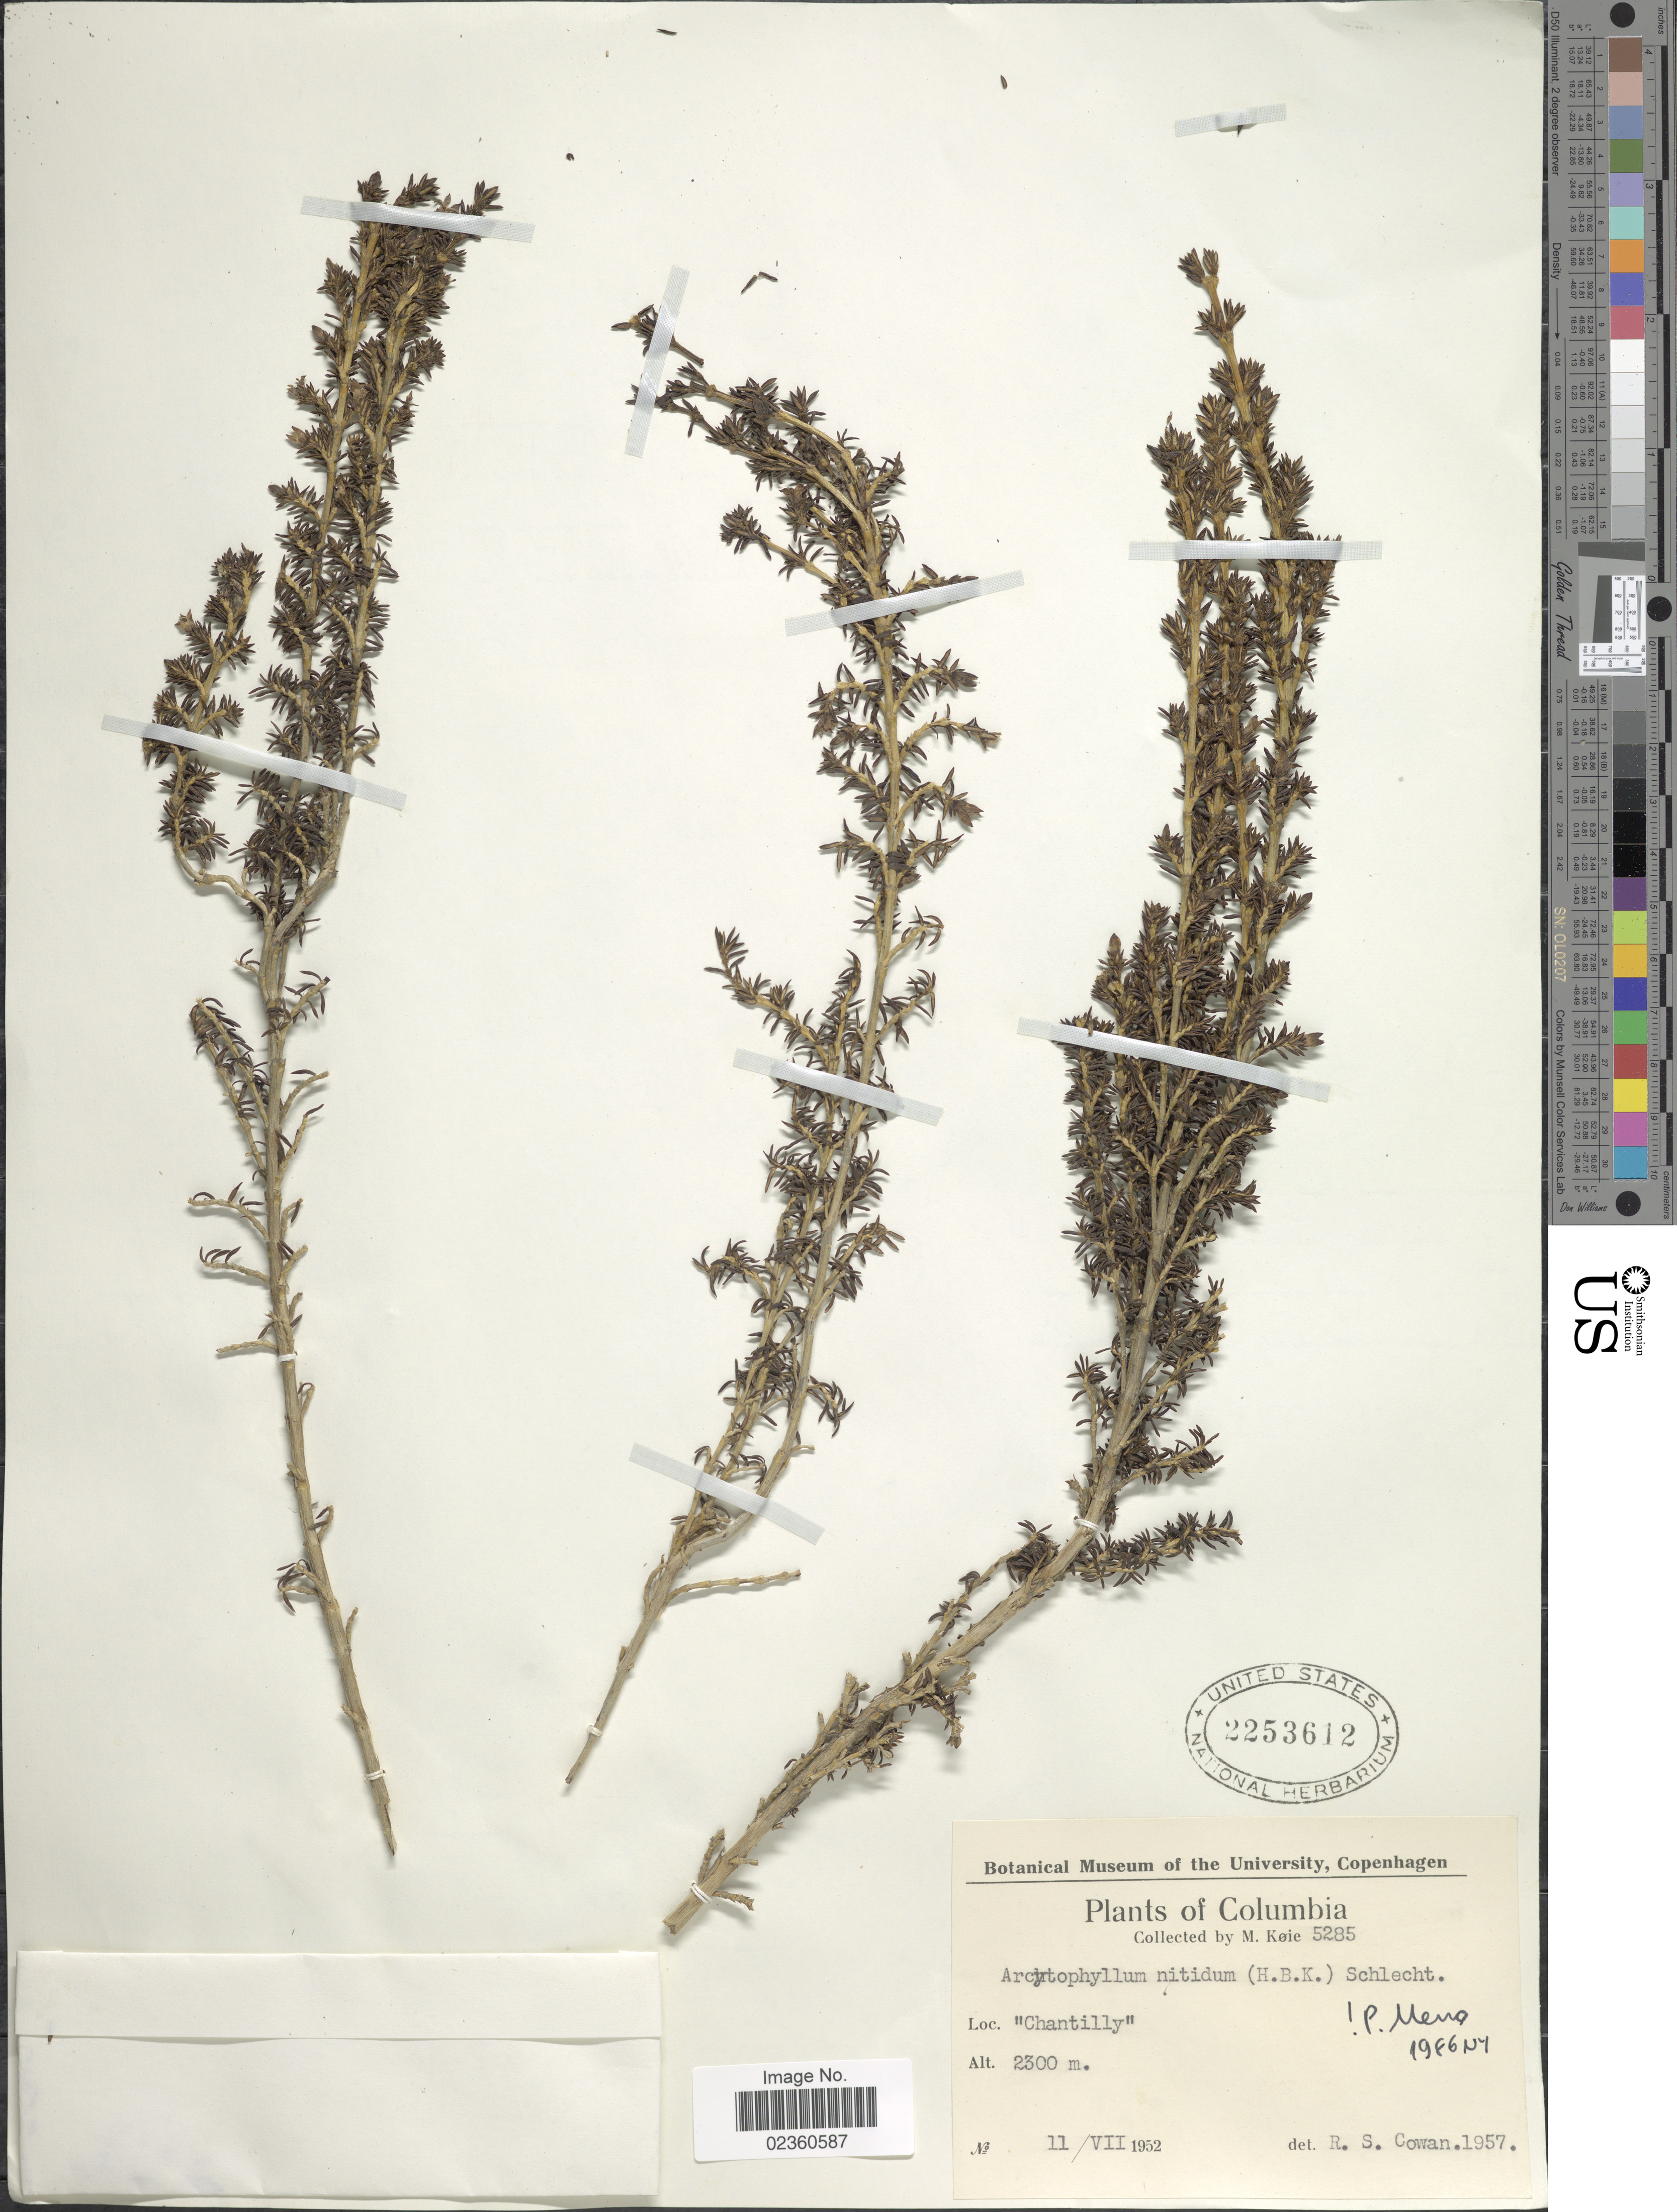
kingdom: Plantae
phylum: Tracheophyta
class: Magnoliopsida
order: Gentianales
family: Rubiaceae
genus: Arcytophyllum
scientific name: Arcytophyllum nitidum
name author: (Kunth) Schltdl.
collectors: M. Köie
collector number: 5258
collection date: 1952-07-11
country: Colombia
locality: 'Chantilly'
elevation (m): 2300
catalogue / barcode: US 2253612